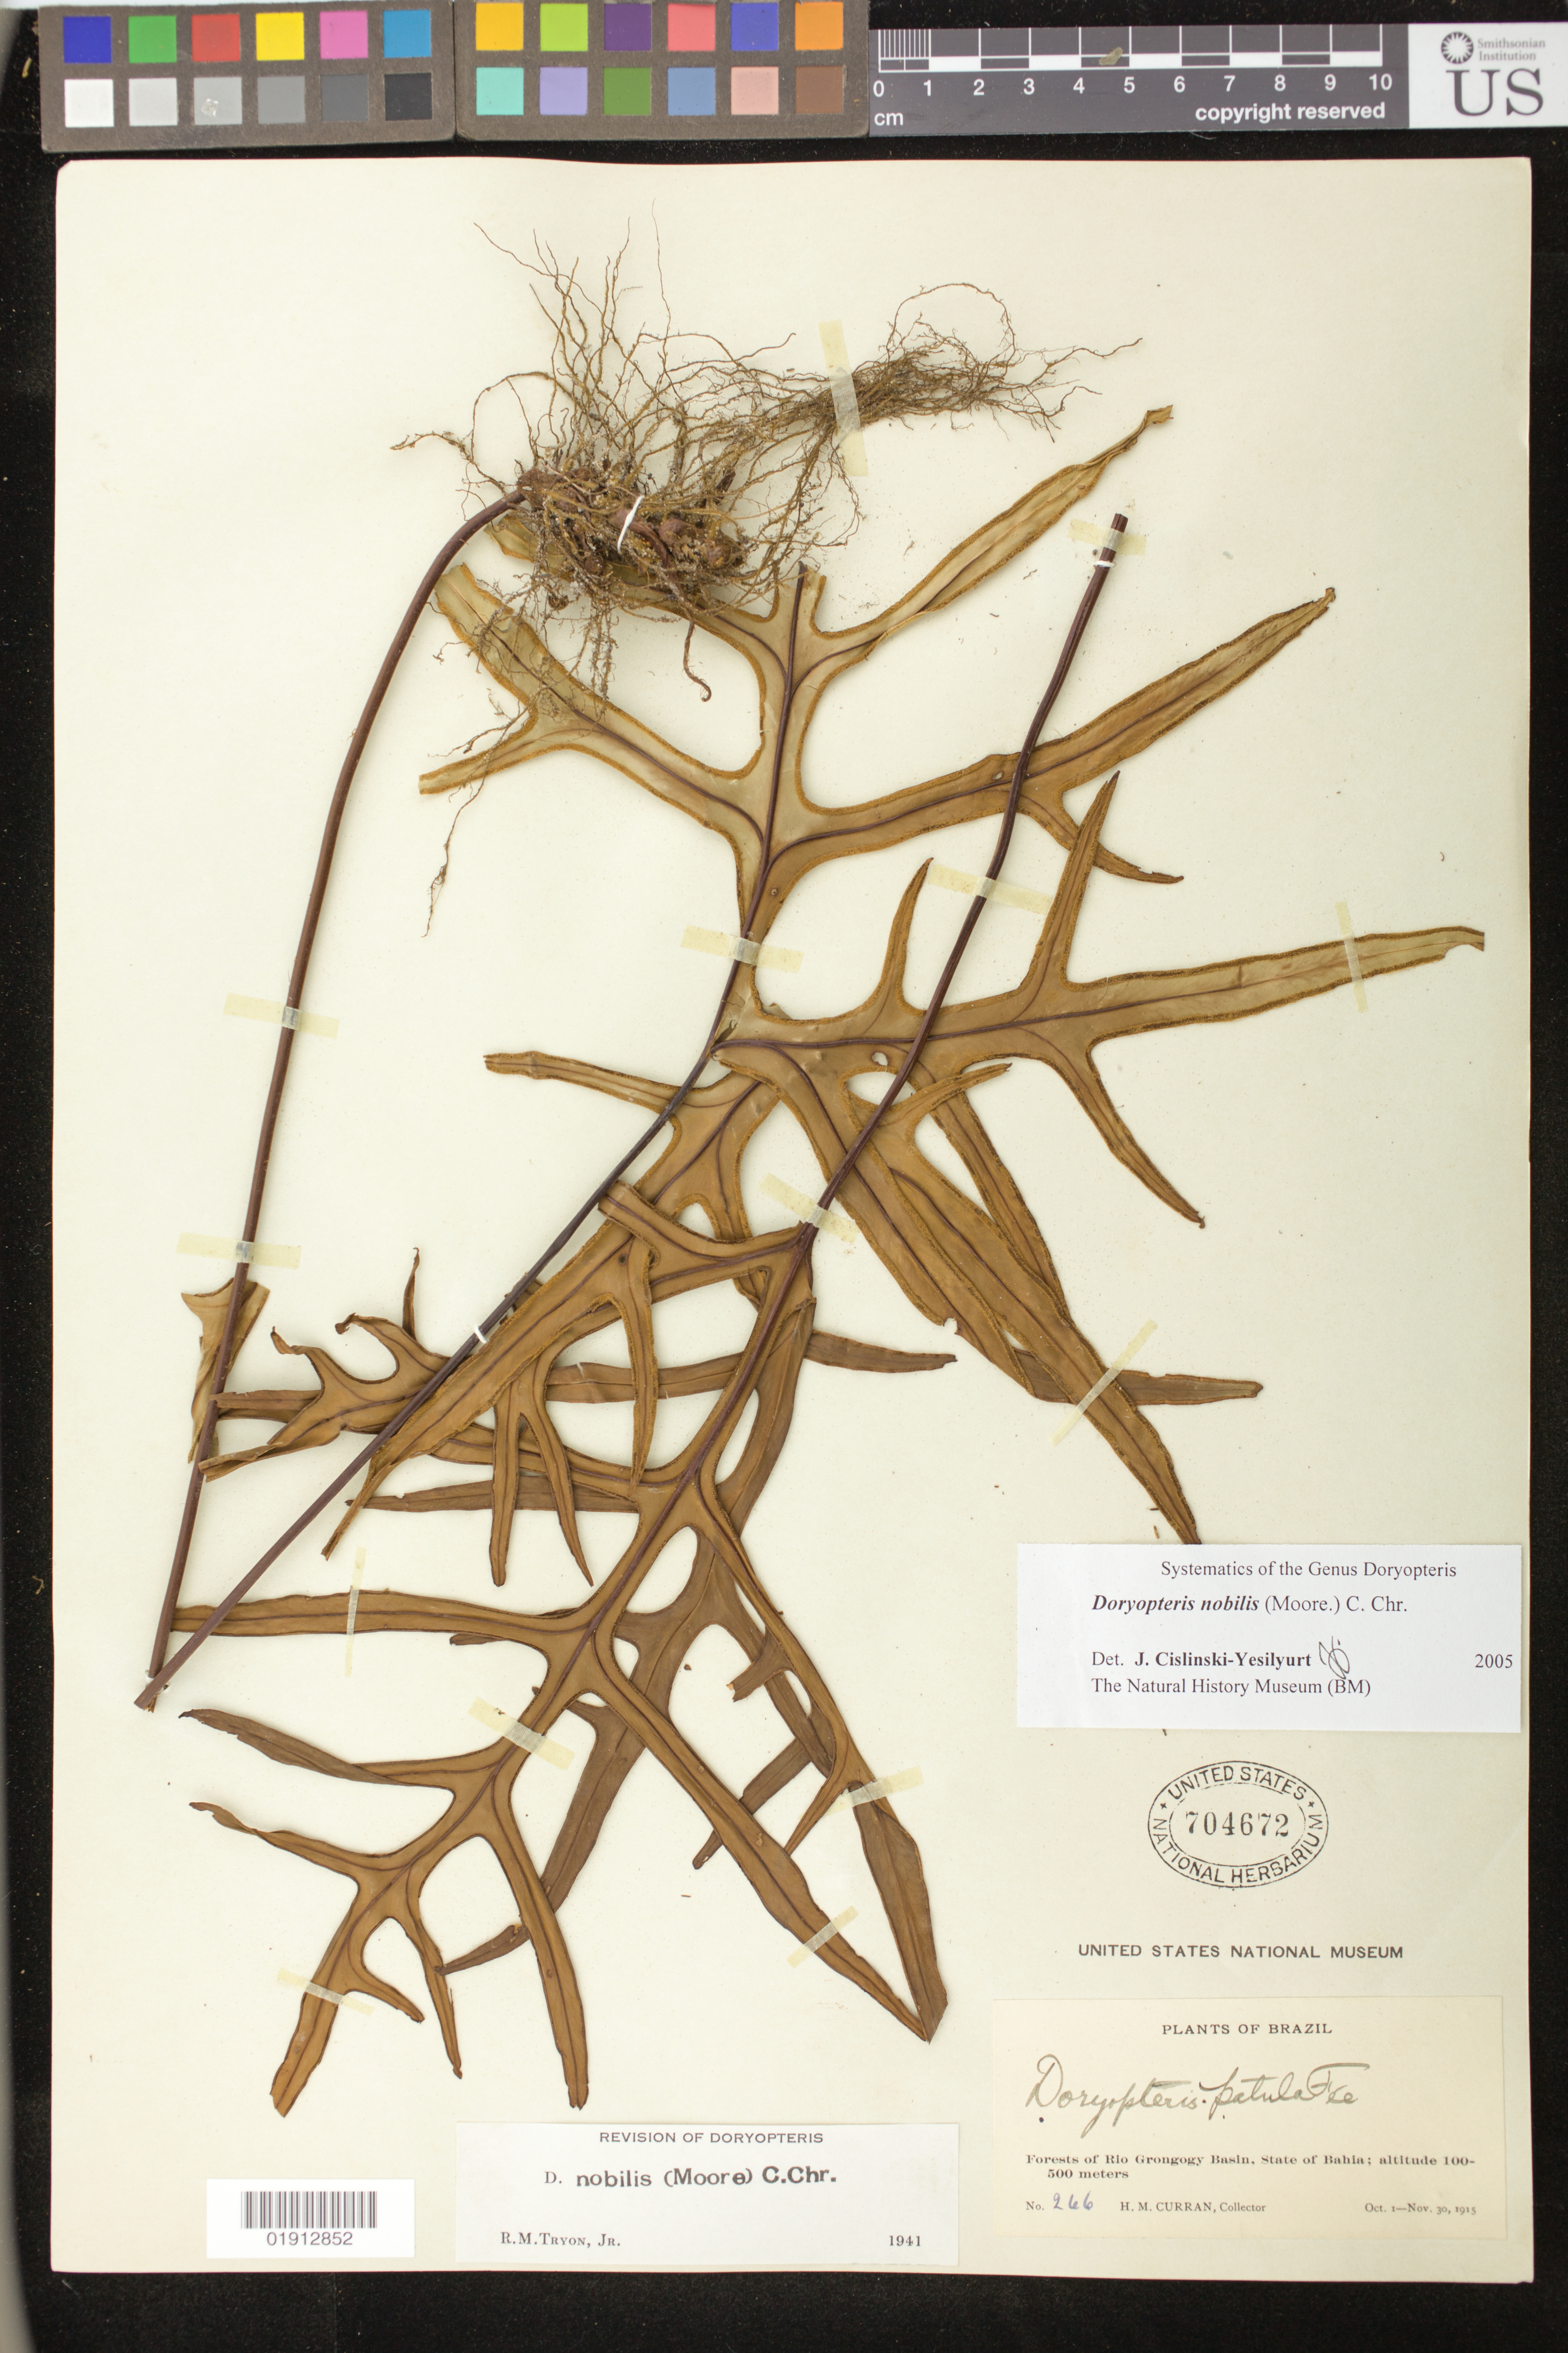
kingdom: Plantae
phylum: Tracheophyta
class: Polypodiopsida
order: Polypodiales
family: Pteridaceae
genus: Doryopteris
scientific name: Doryopteris nobilis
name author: (T. Moore) C. Chr.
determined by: Yesilyurt, J. C.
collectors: H. M. Curran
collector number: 266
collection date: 1915-10-01/1915-11-30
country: Brazil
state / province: Bahia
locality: Forests of Rio Grongogy Basin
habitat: Forests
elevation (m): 100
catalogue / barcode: US 704672